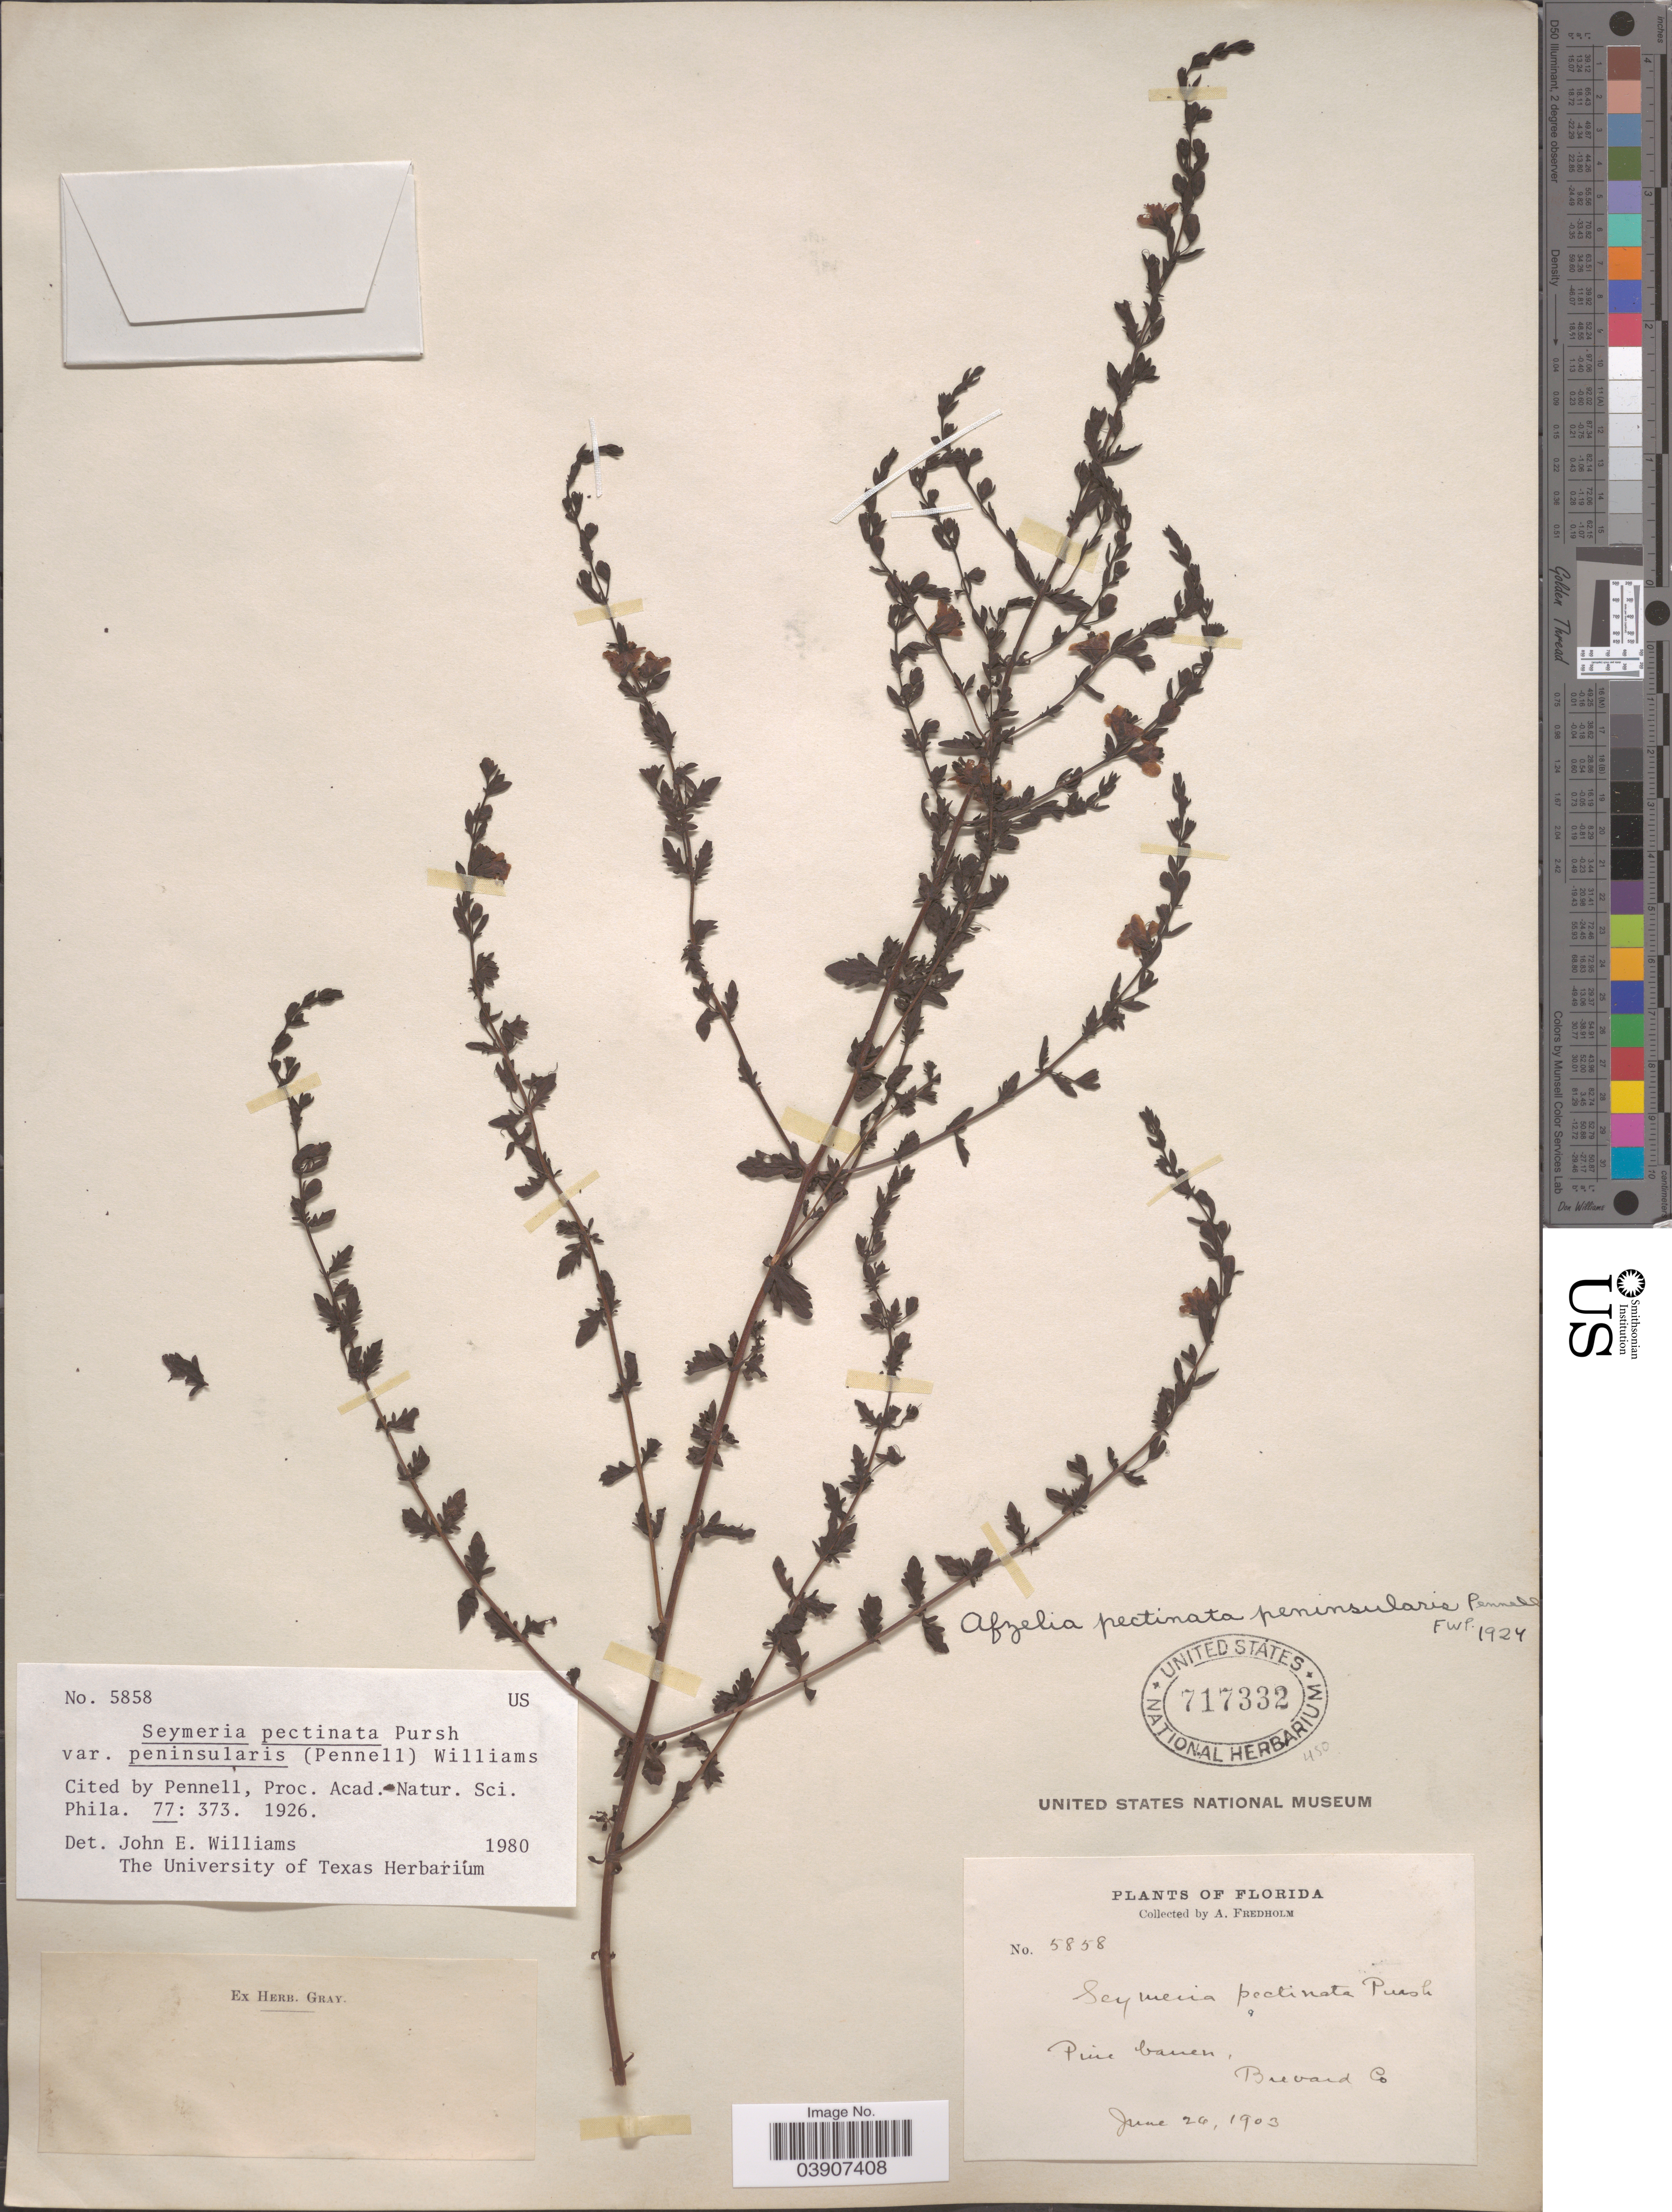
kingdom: Plantae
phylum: Tracheophyta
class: Magnoliopsida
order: Lamiales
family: Orobanchaceae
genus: Seymeria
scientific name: Seymeria pectinata subsp. peninsularis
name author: (Pennell) Pennell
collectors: A. Fredholm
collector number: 5858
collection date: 1903-06-20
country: United States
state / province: Florida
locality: Brevard Co.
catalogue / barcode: US 717332